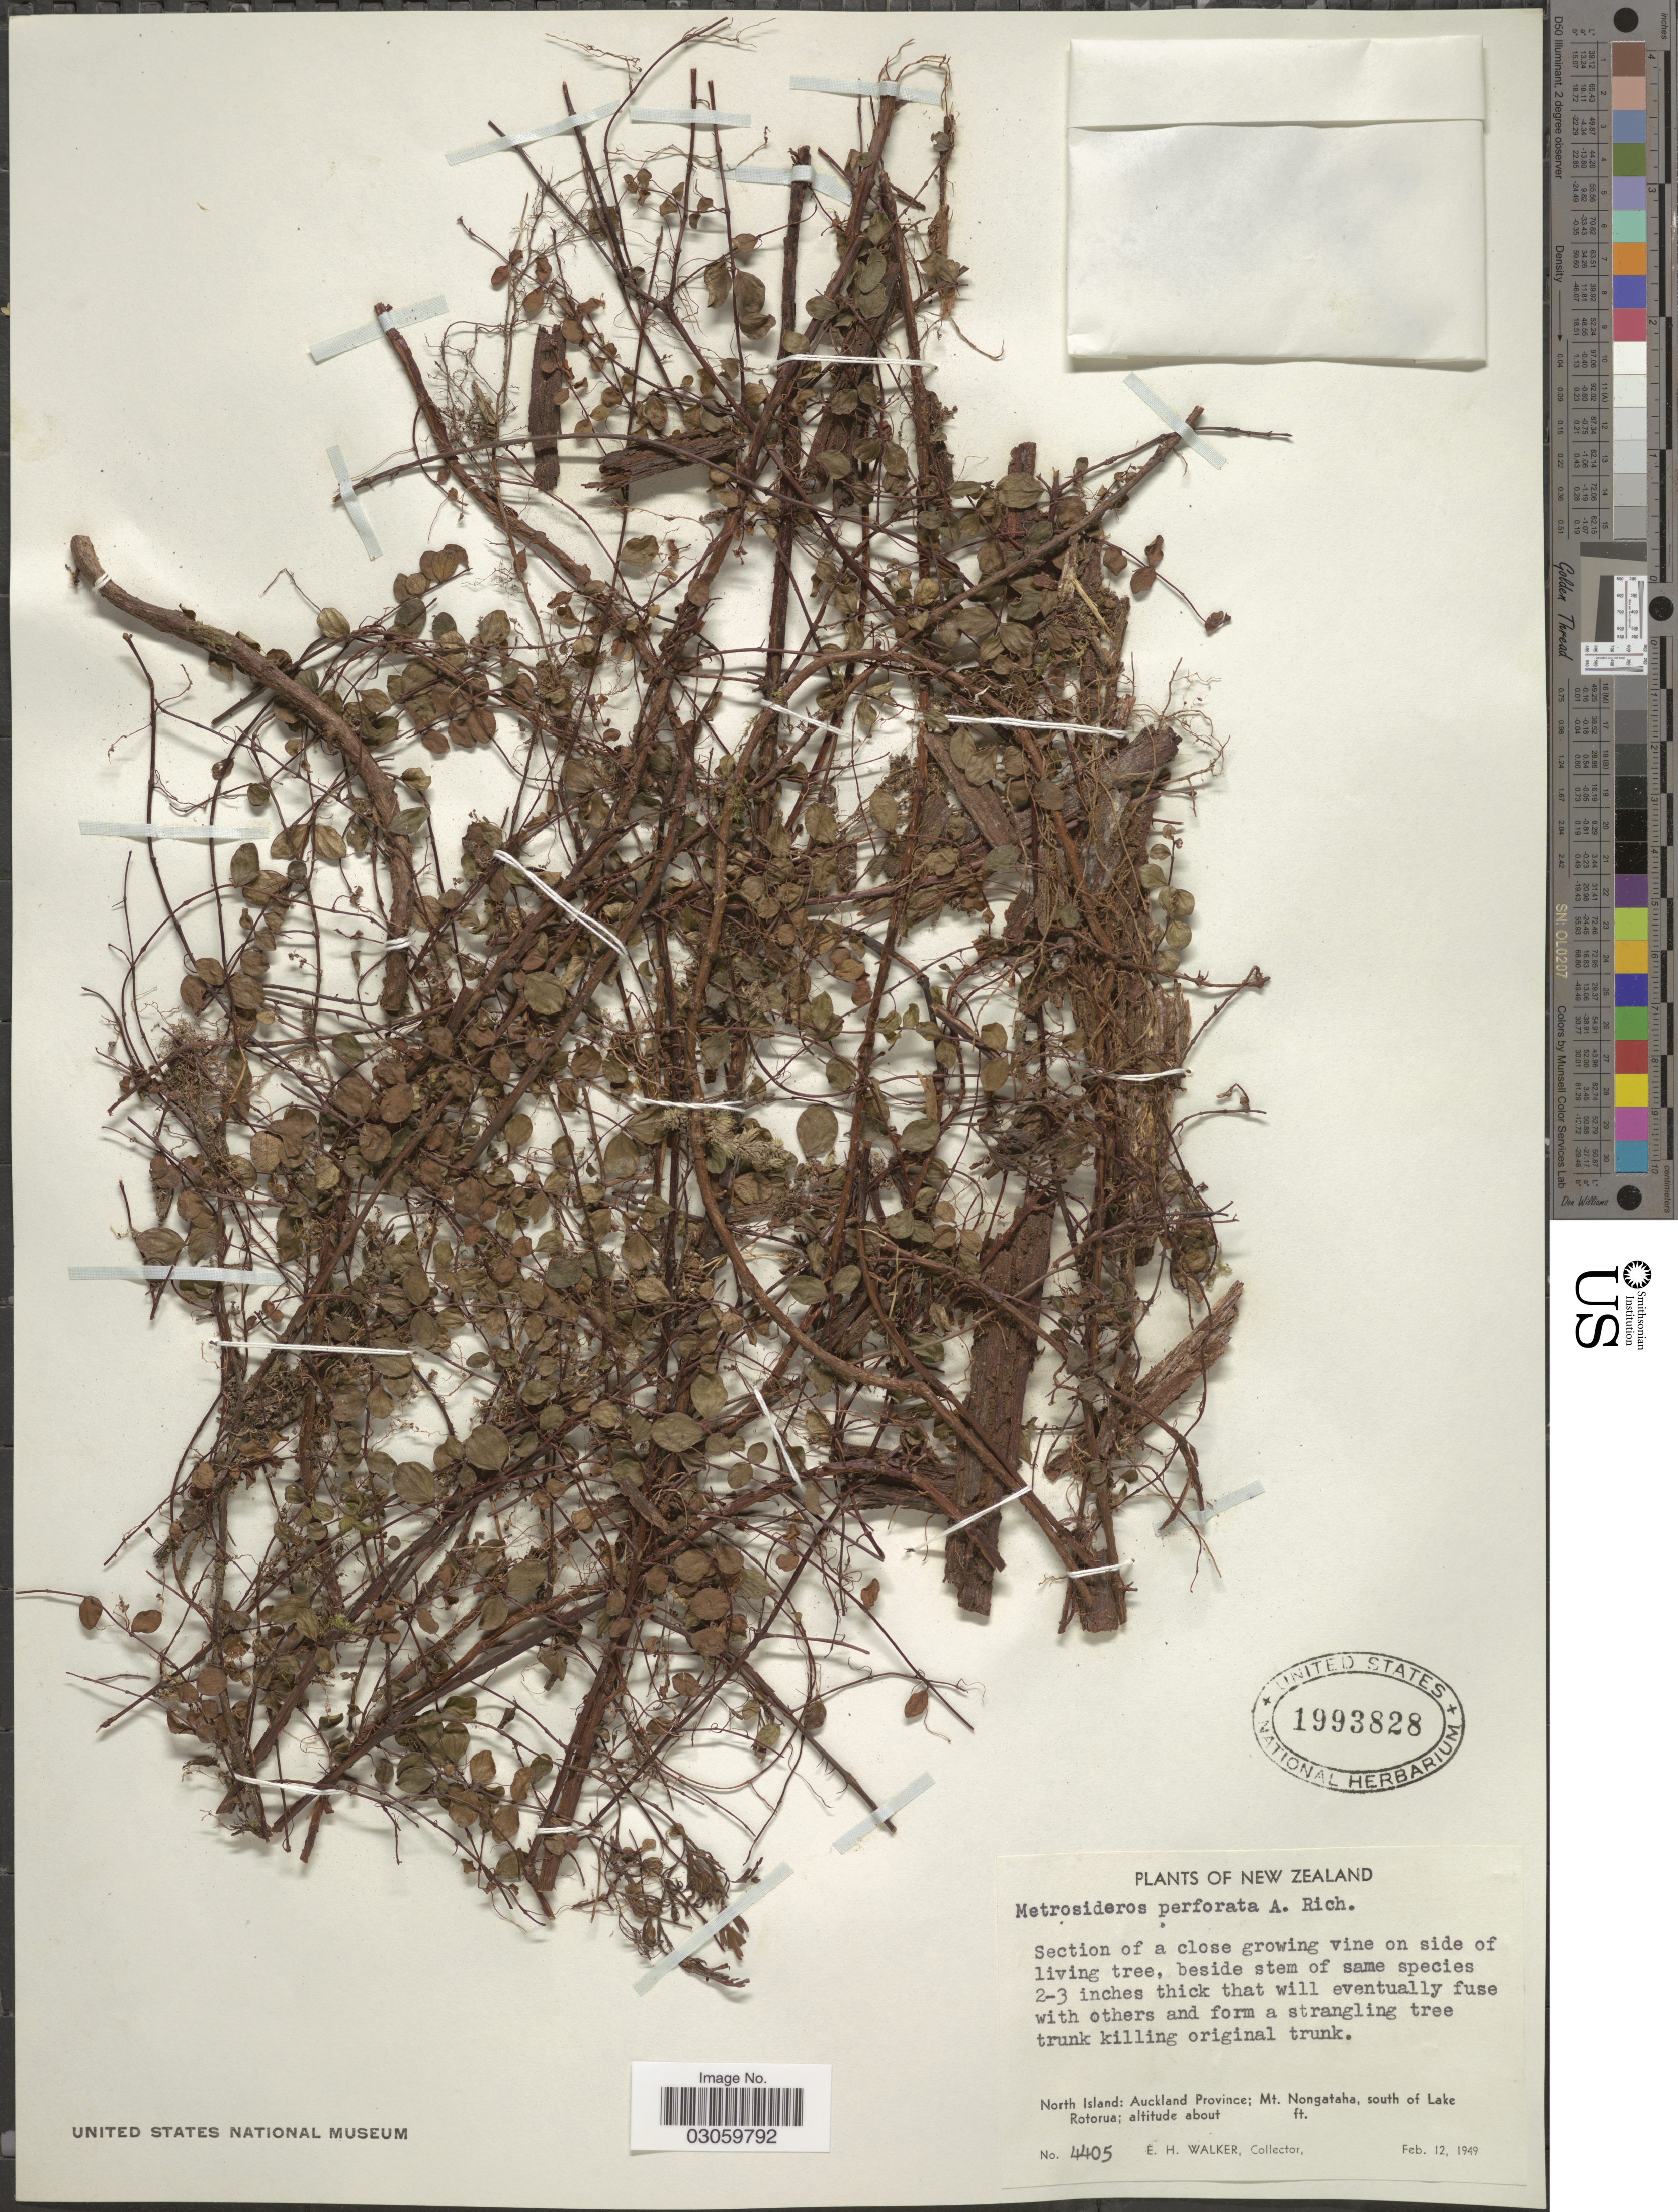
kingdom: Plantae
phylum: Tracheophyta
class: Magnoliopsida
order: Myrtales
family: Myrtaceae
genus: Metrosideros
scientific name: Metrosideros perforata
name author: (J.R. Forst. & G. Forst.) Druce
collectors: E. H. Walker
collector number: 4405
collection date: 1949-02-12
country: New Zealand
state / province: Auckland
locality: North Island: Mt. Nongataha, south of Lake Rotorua.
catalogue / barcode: US 1993828